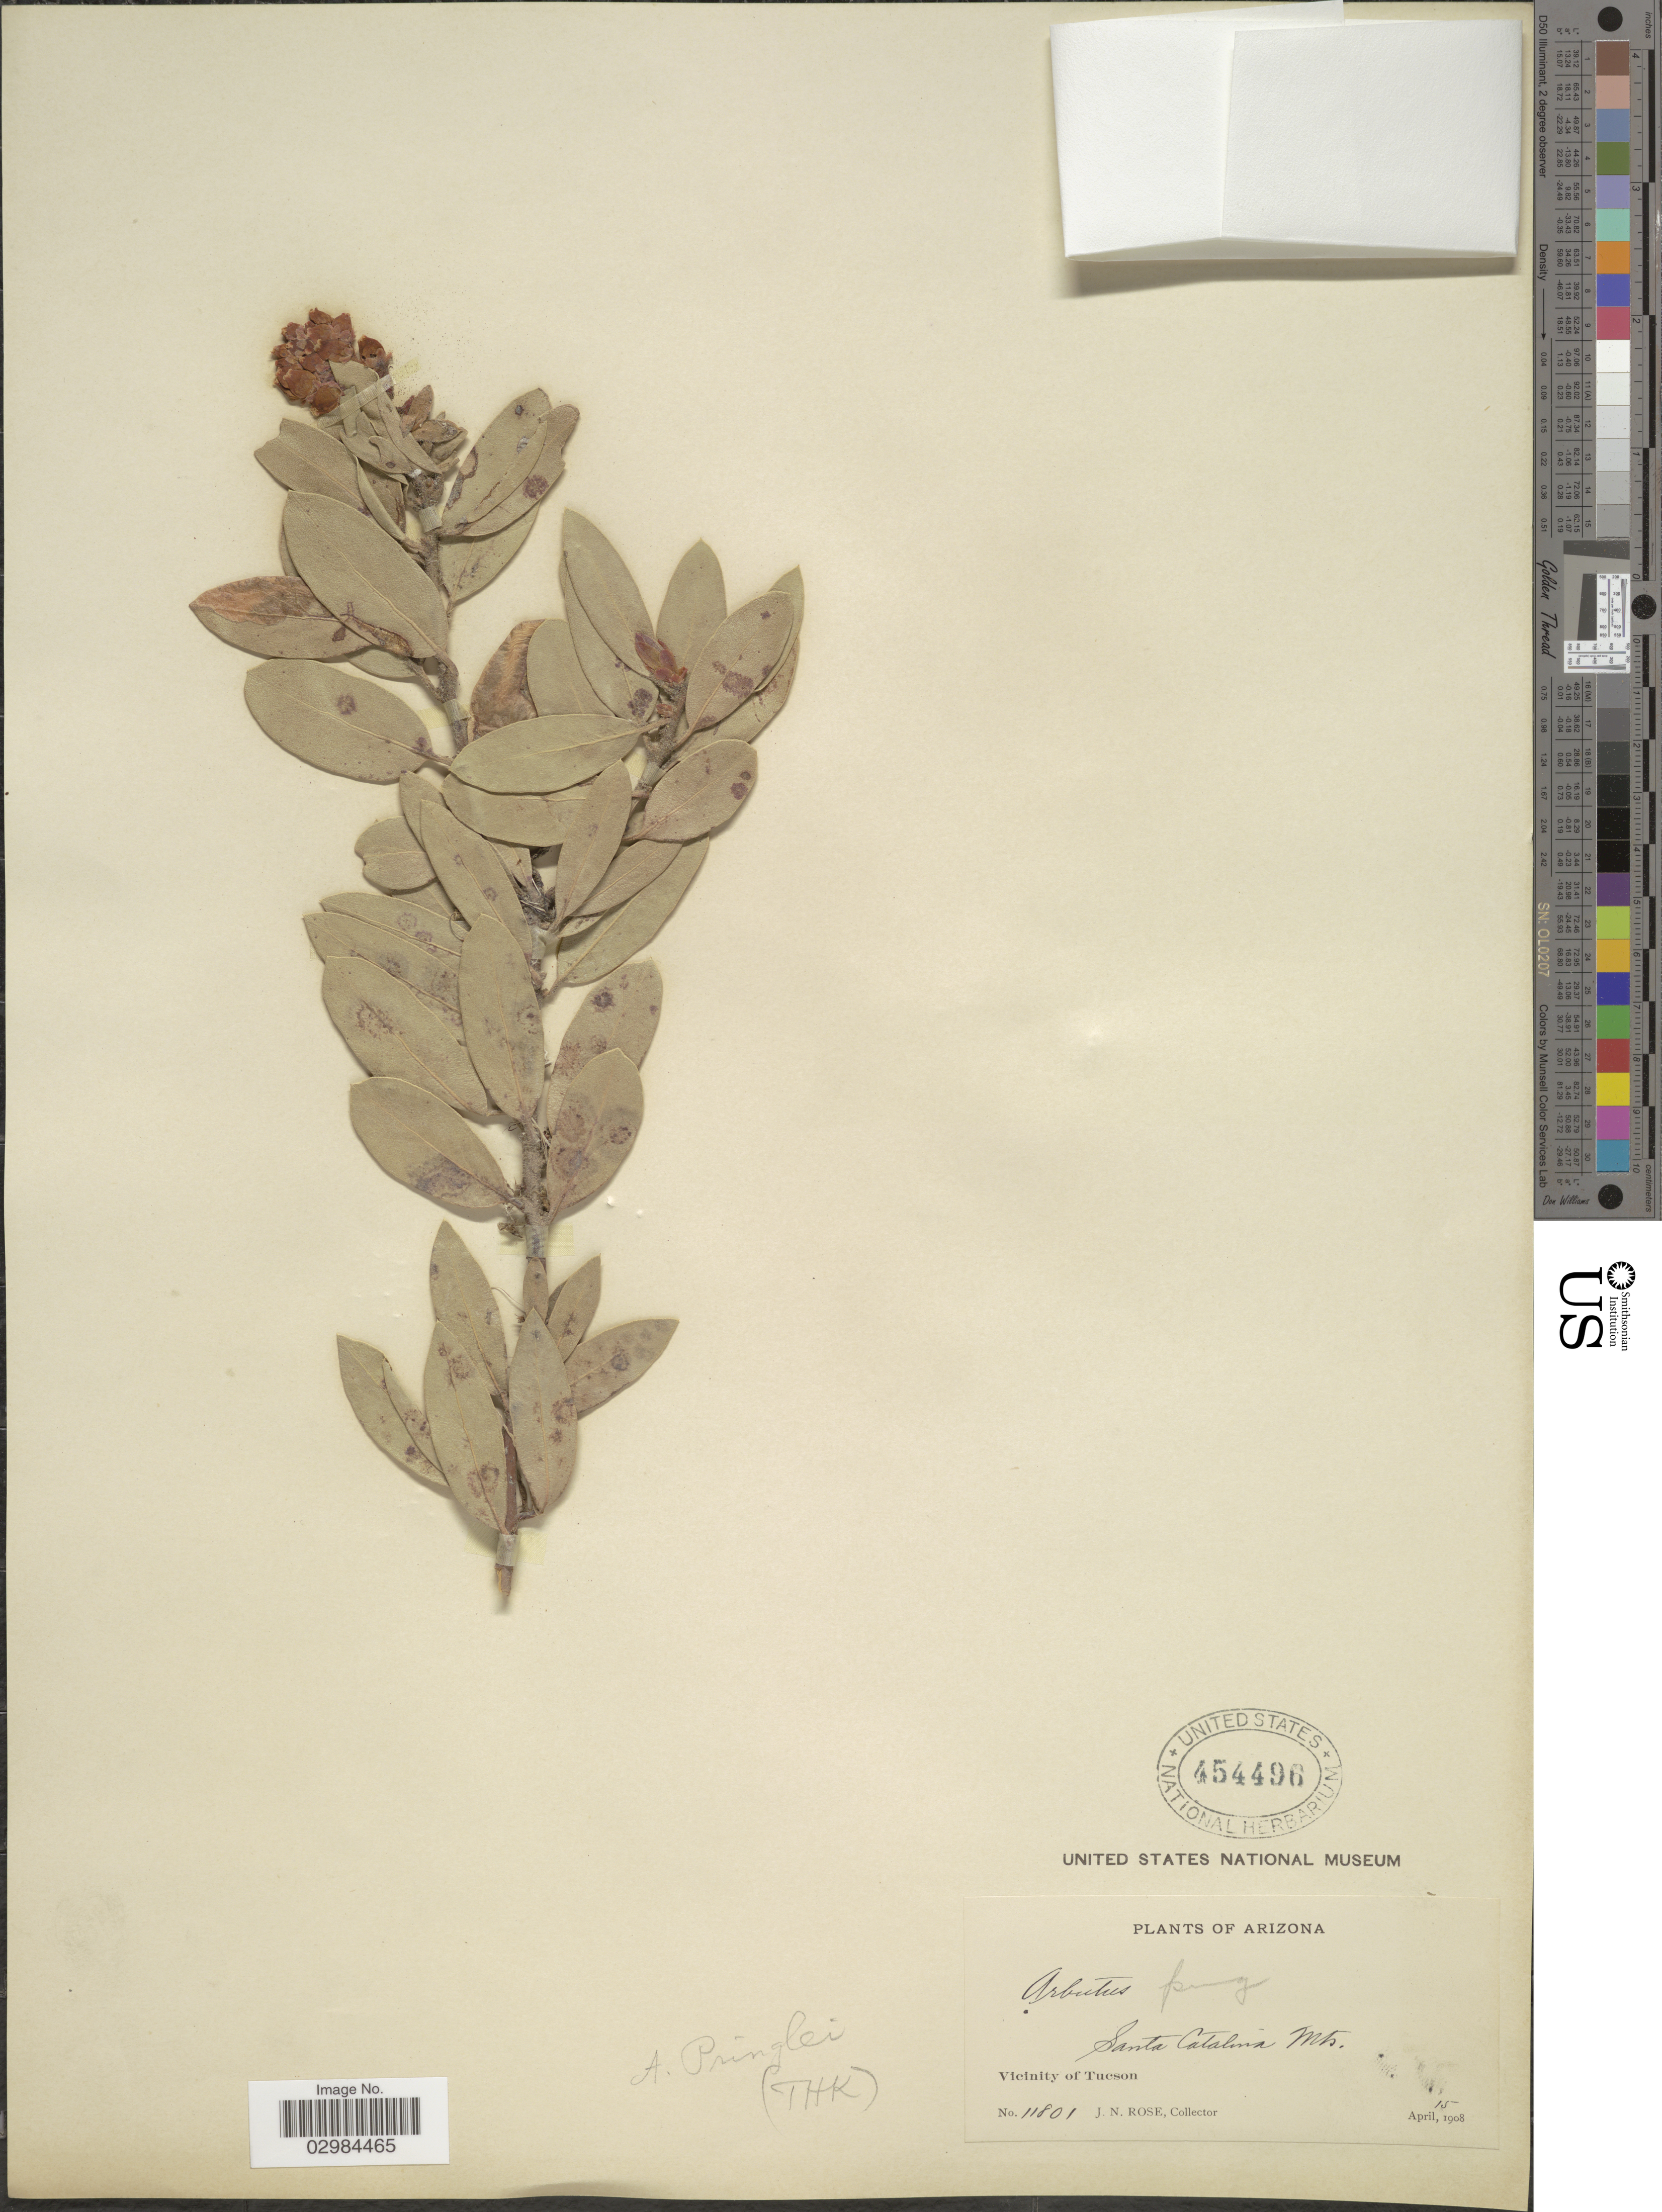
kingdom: Plantae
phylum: Tracheophyta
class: Magnoliopsida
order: Ericales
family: Ericaceae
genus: Arctostaphylos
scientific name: Arctostaphylos pringlei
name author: Parry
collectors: J. N. Rose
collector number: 11801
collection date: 1908-04-15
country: United States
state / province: Arizona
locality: Santa Catalina Mts. Vicinity of Tueson.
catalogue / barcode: US 454496